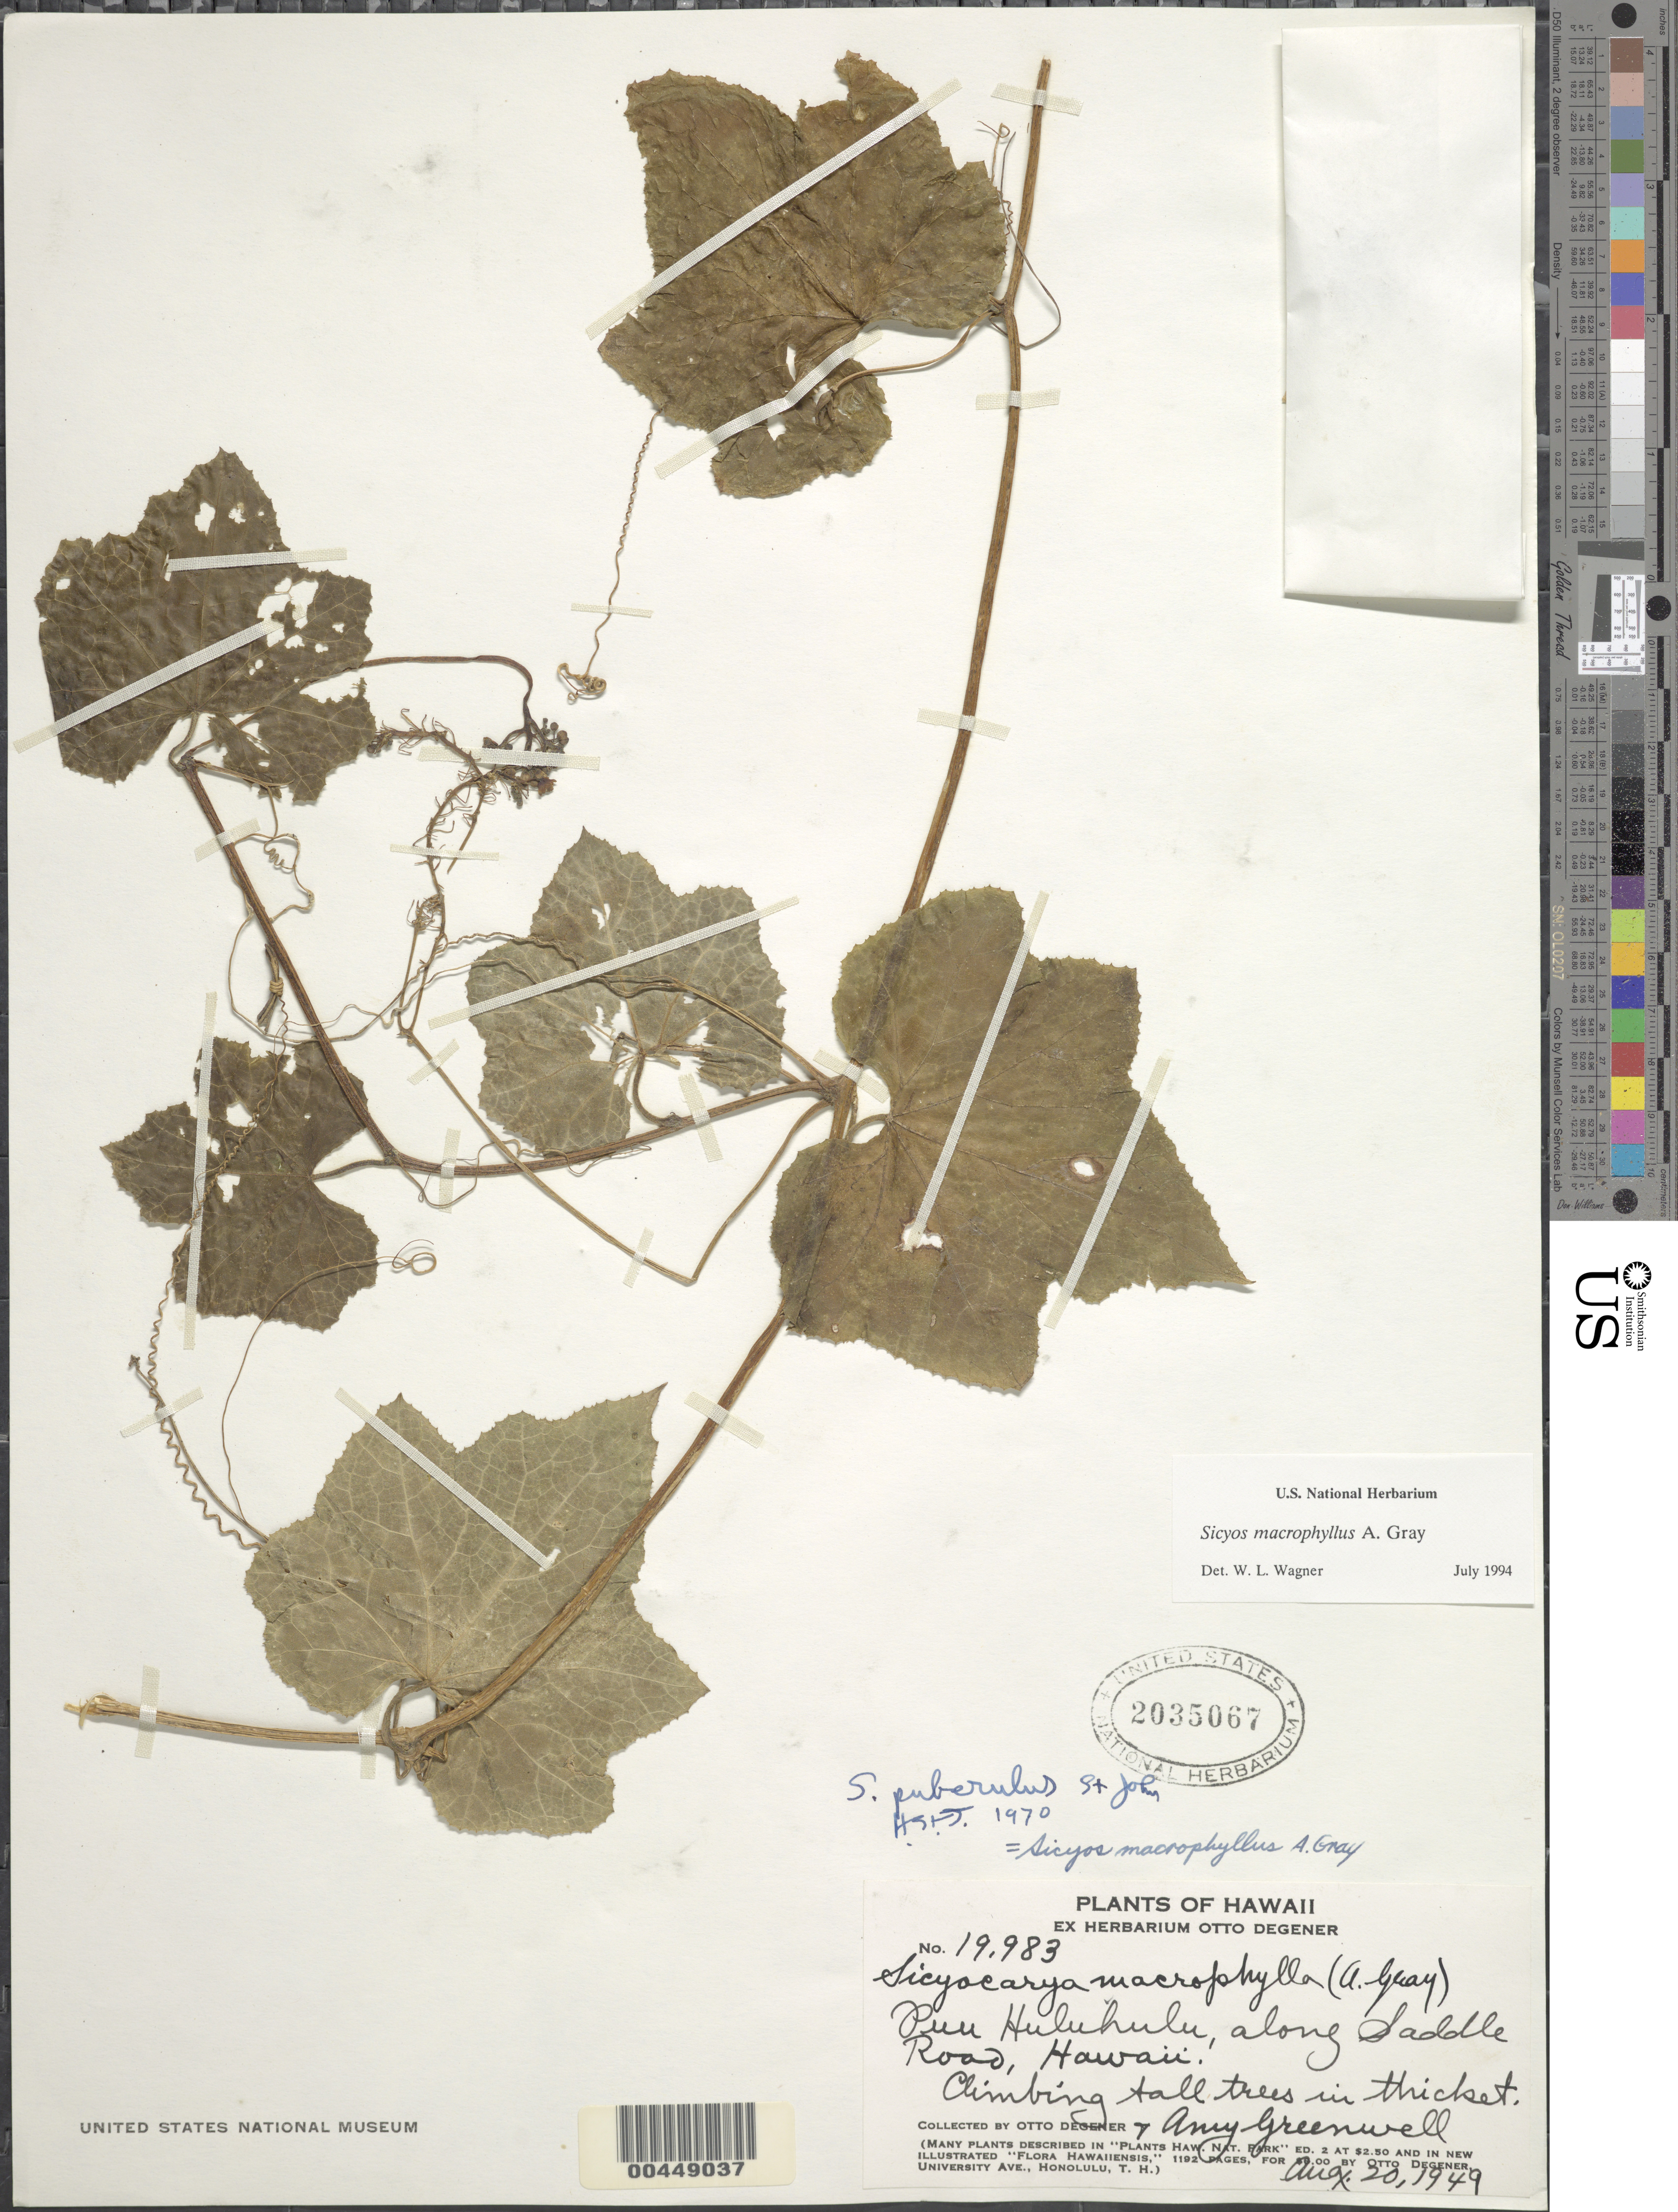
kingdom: Plantae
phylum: Tracheophyta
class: Magnoliopsida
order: Cucurbitales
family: Cucurbitaceae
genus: Sicyos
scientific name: Sicyos macrophyllus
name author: A. Gray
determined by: Wagner, W. L., (BOT), Smithsonian Institution - National Museum of Natural History (UNITED STATES)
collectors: O. Degener & A. B. Greenwell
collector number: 19983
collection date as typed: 20 Aug 1949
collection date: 1949-08-20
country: United States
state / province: Hawaii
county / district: Hawaii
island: Hawaii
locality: Puu Huluhulu, along Saddle Rd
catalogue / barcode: US 2035067